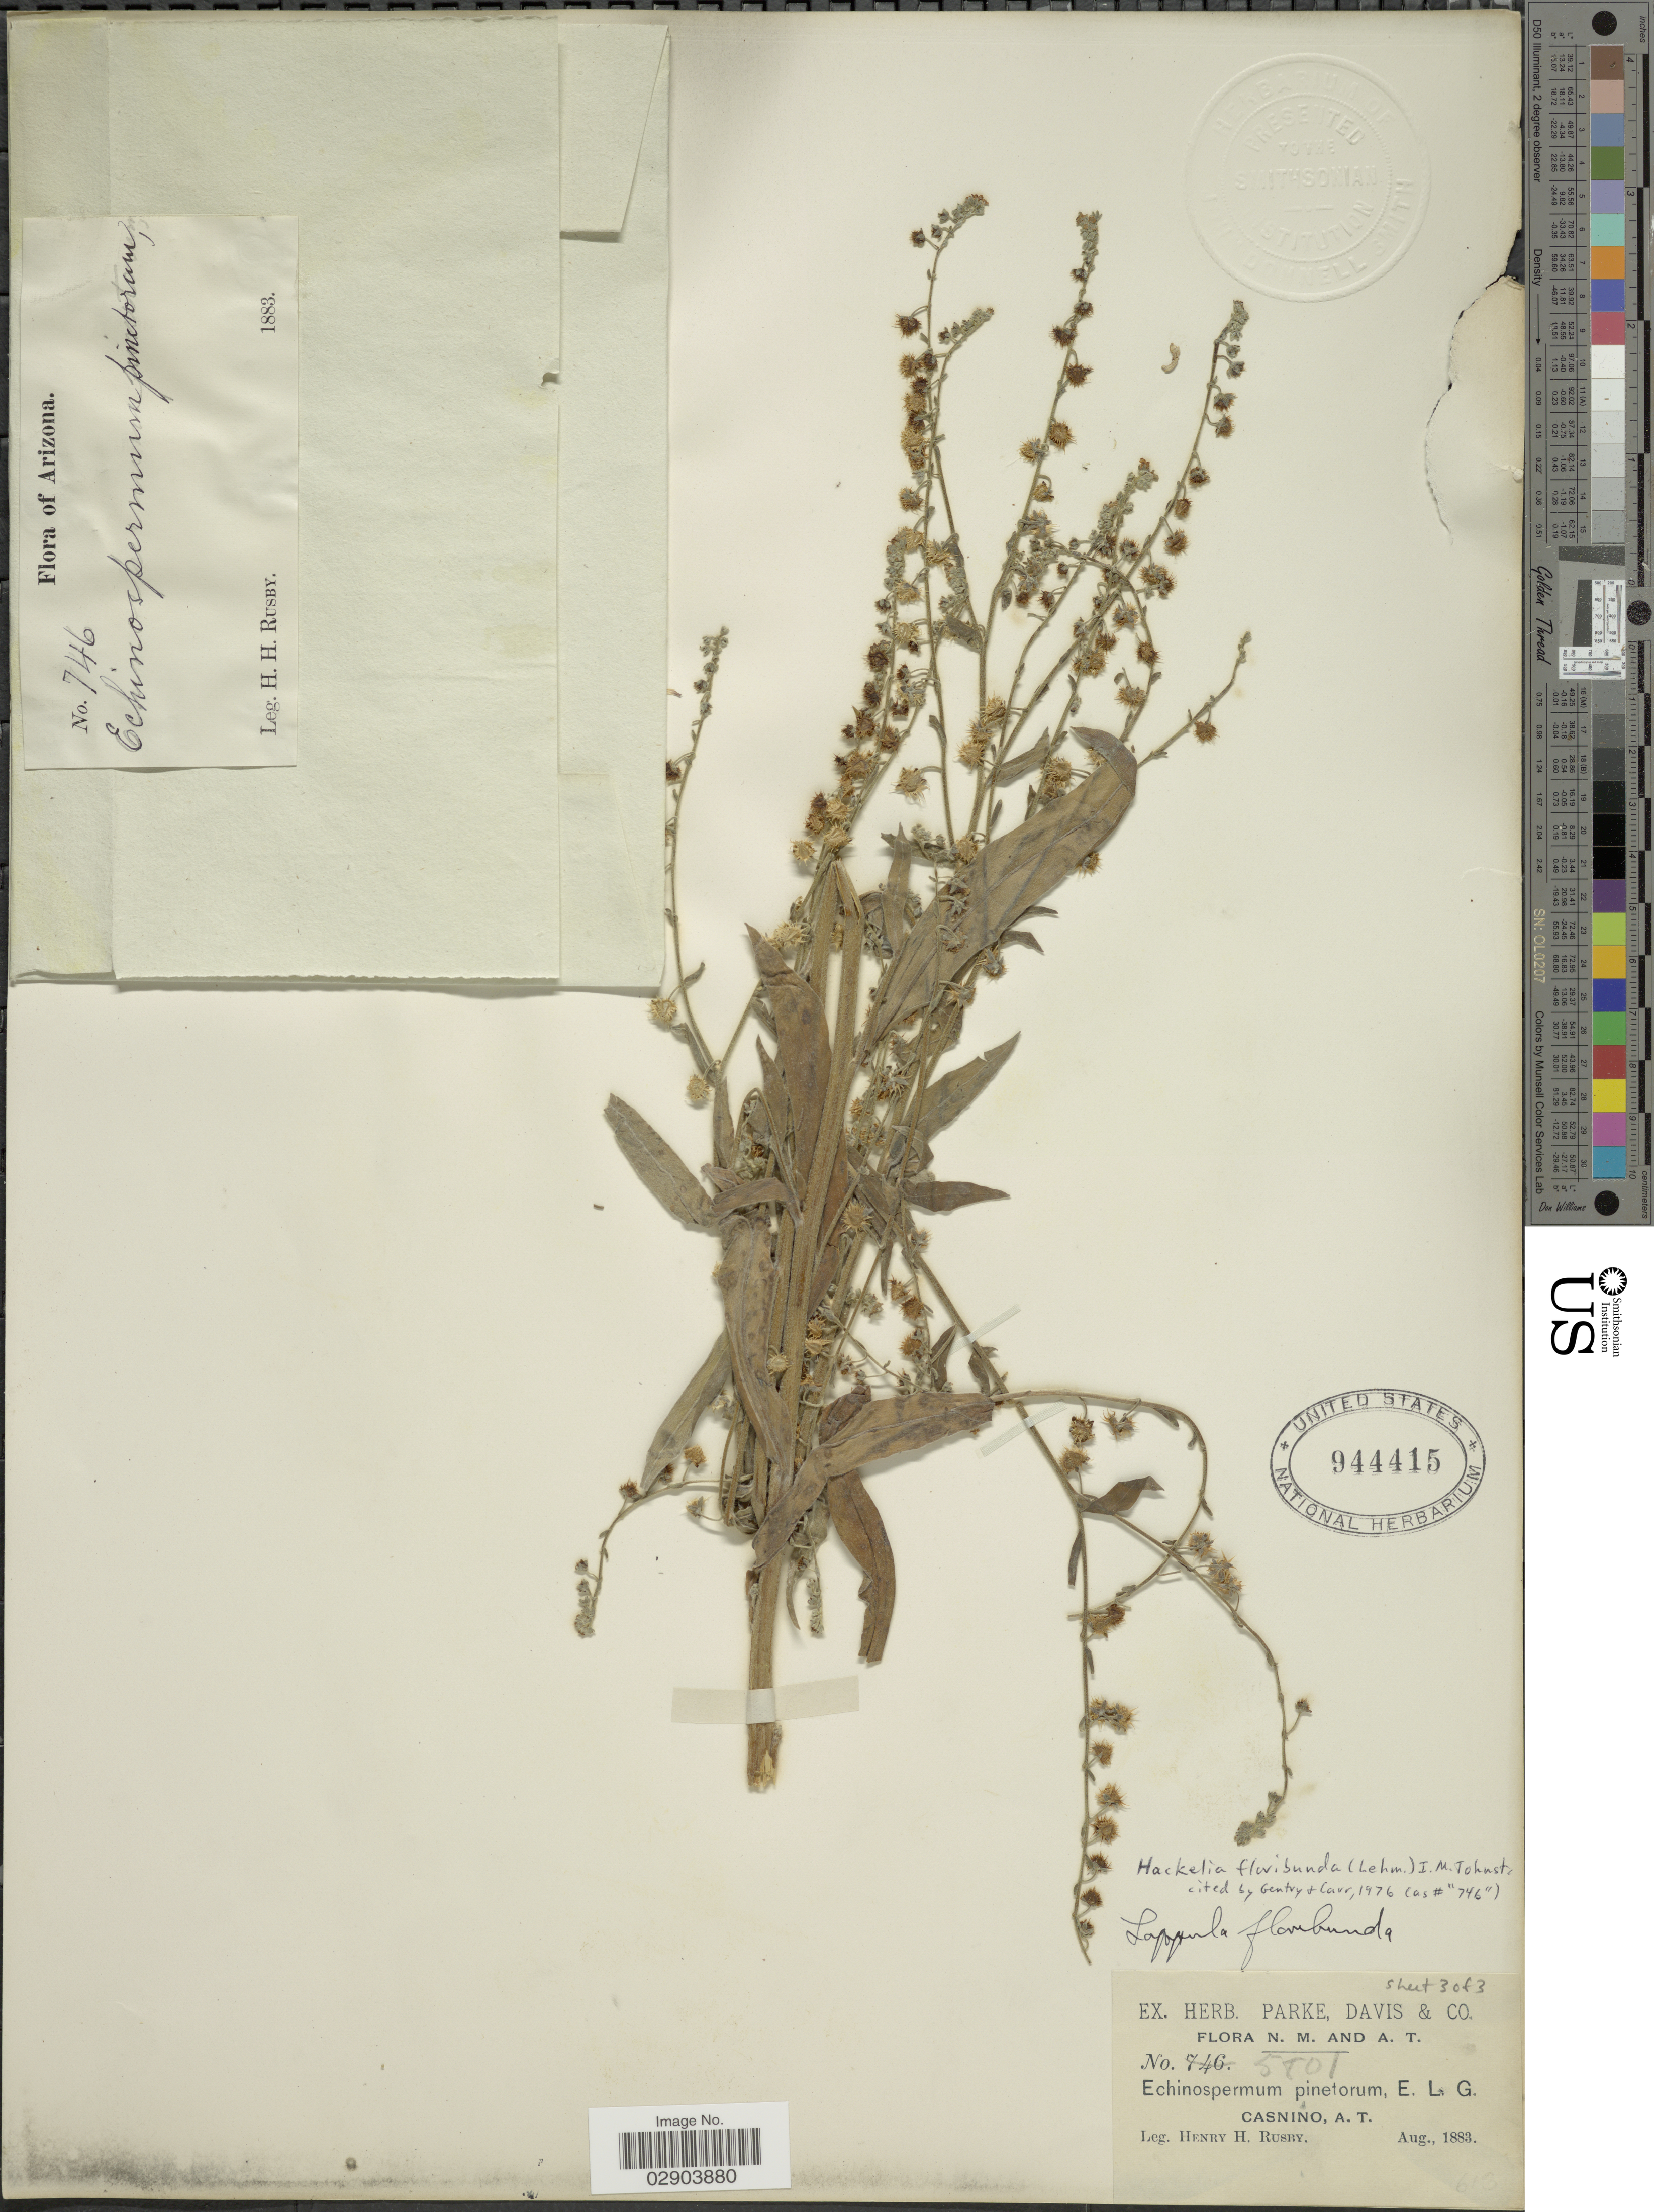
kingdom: Plantae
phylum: Tracheophyta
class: Magnoliopsida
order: Boraginales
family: Boraginaceae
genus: Hackelia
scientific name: Hackelia floribunda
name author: (Lehm.) I.M. Johnst.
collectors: H. H. Rusby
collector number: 5801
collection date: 1883-08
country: United States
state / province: Arizona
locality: Casnino, A.T.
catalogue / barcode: US 944415